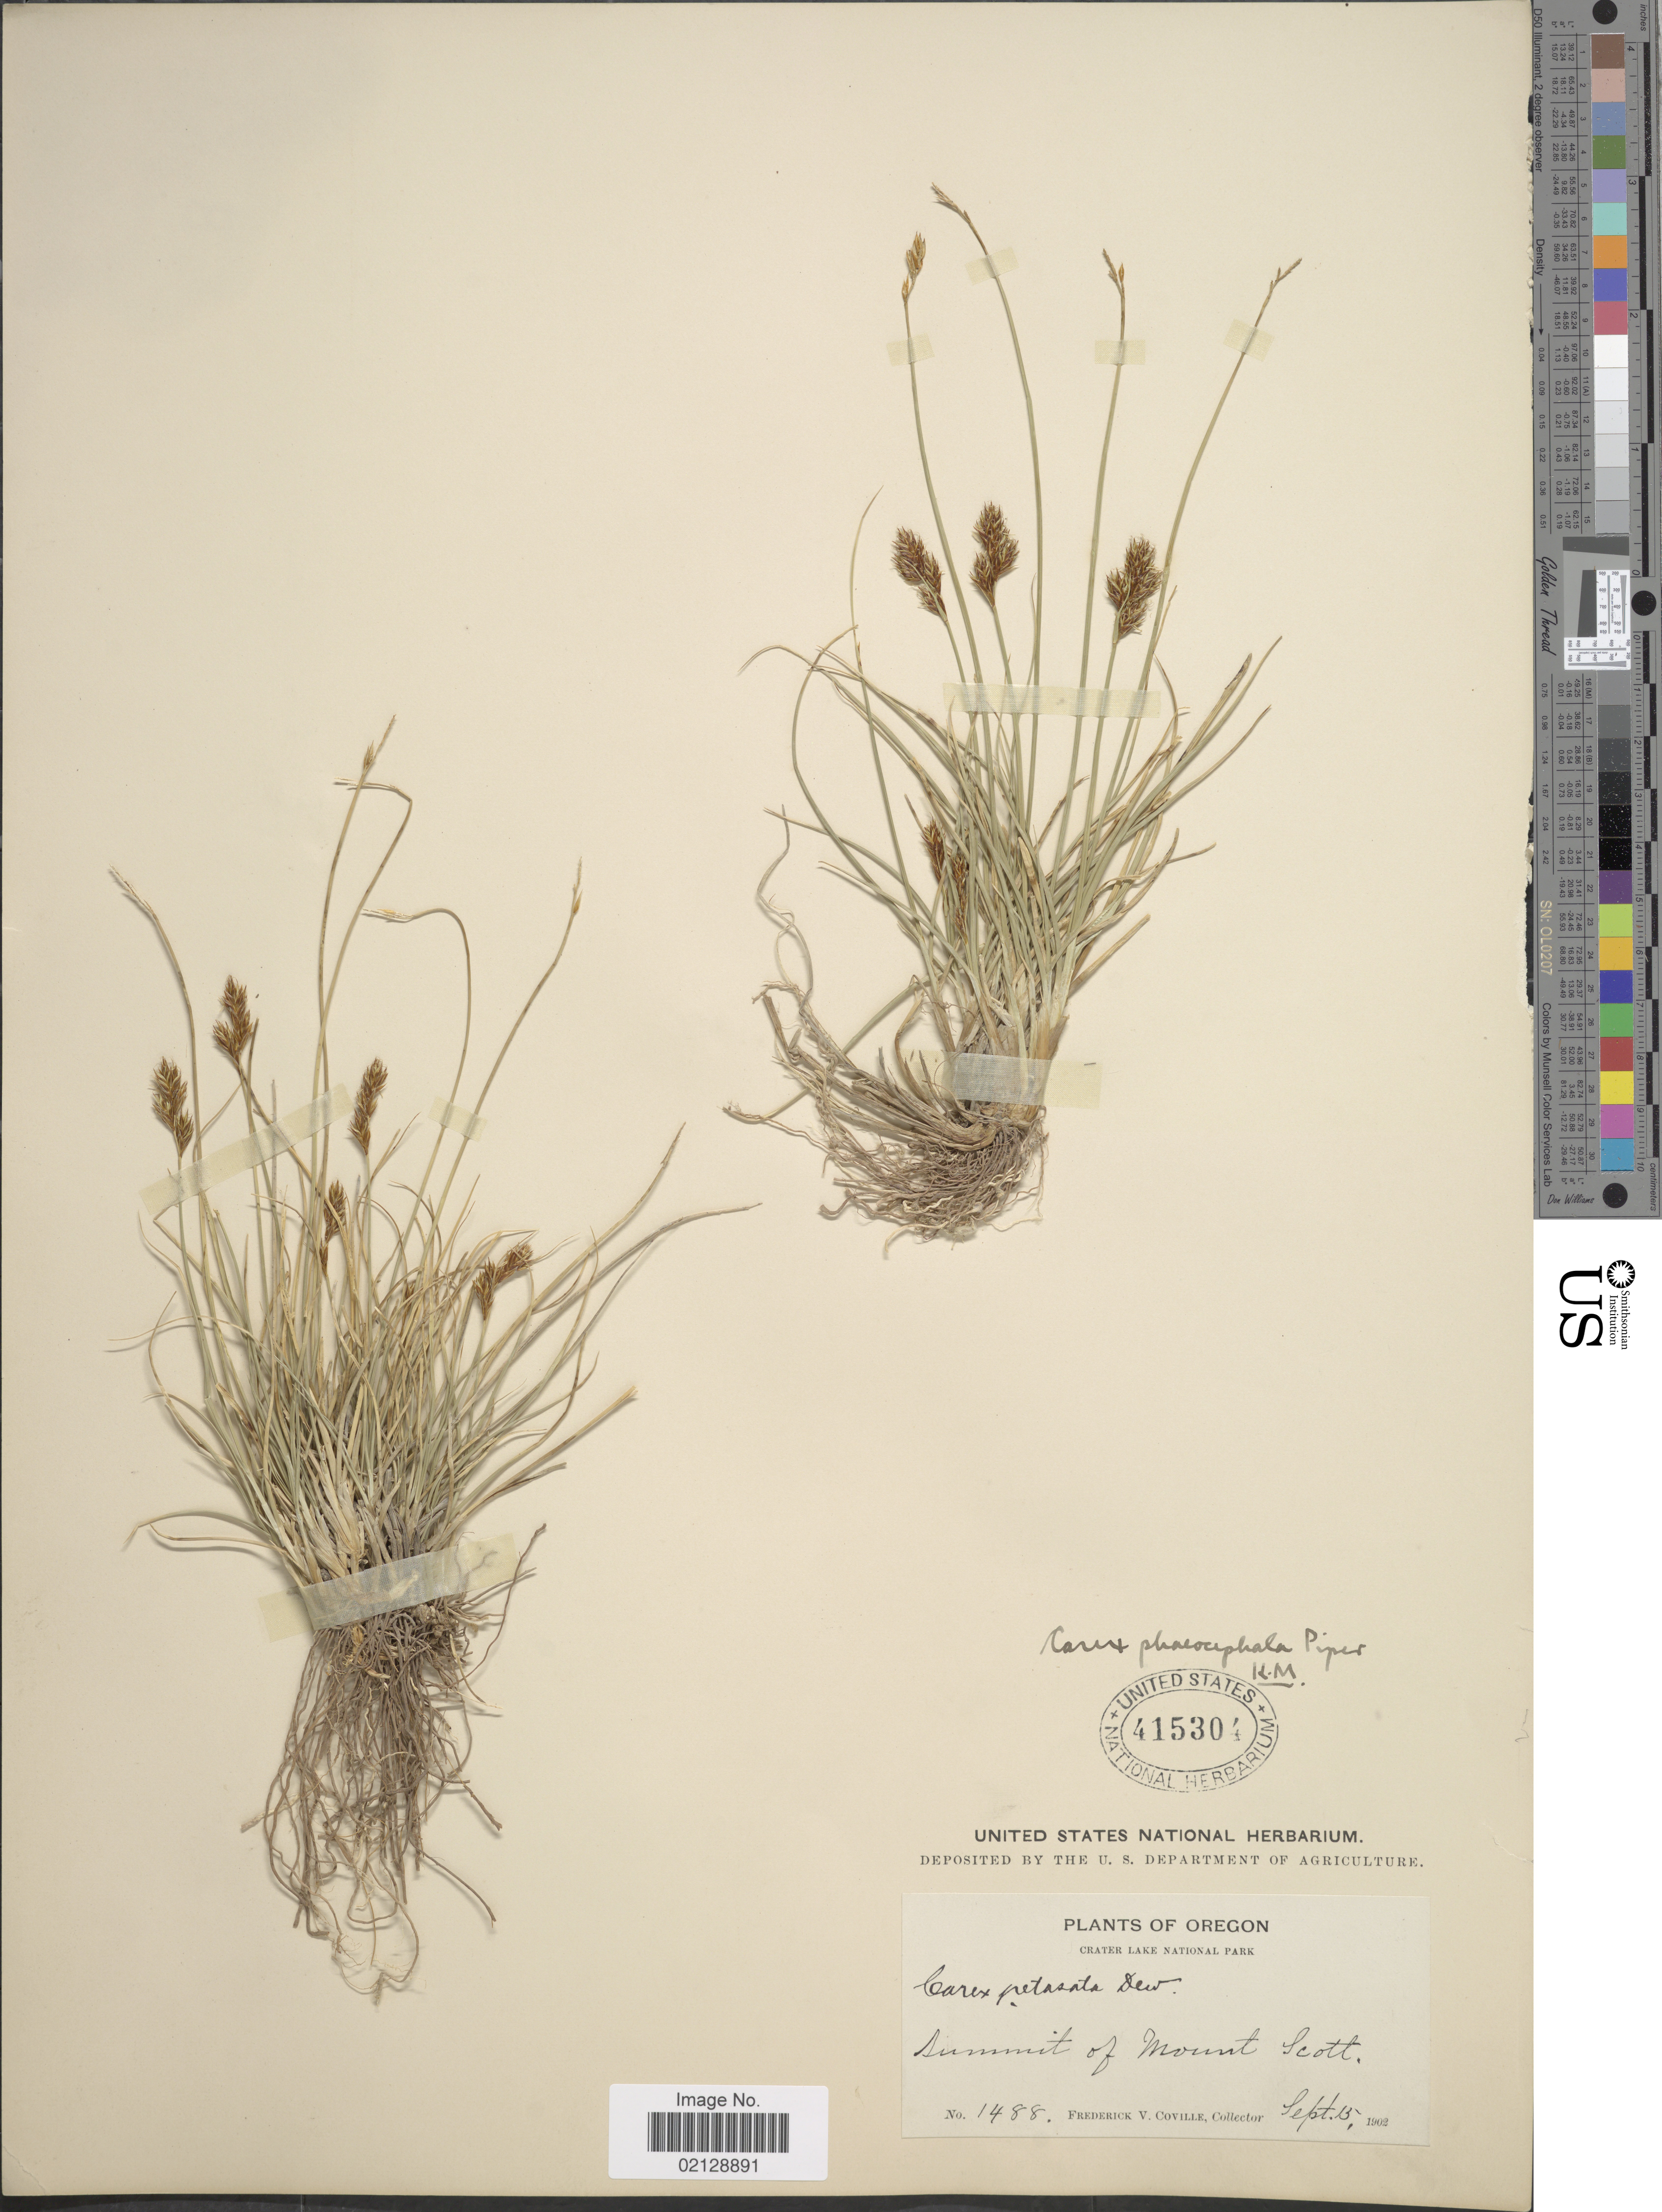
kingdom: Plantae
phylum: Tracheophyta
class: Liliopsida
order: Poales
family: Cyperaceae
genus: Carex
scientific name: Carex phaeocephala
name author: Piper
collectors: F. V. Coville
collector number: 1488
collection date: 1902-09-15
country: United States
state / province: Oregon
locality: Crater Lake National Park, Summit of Mount Scott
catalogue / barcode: US 415304